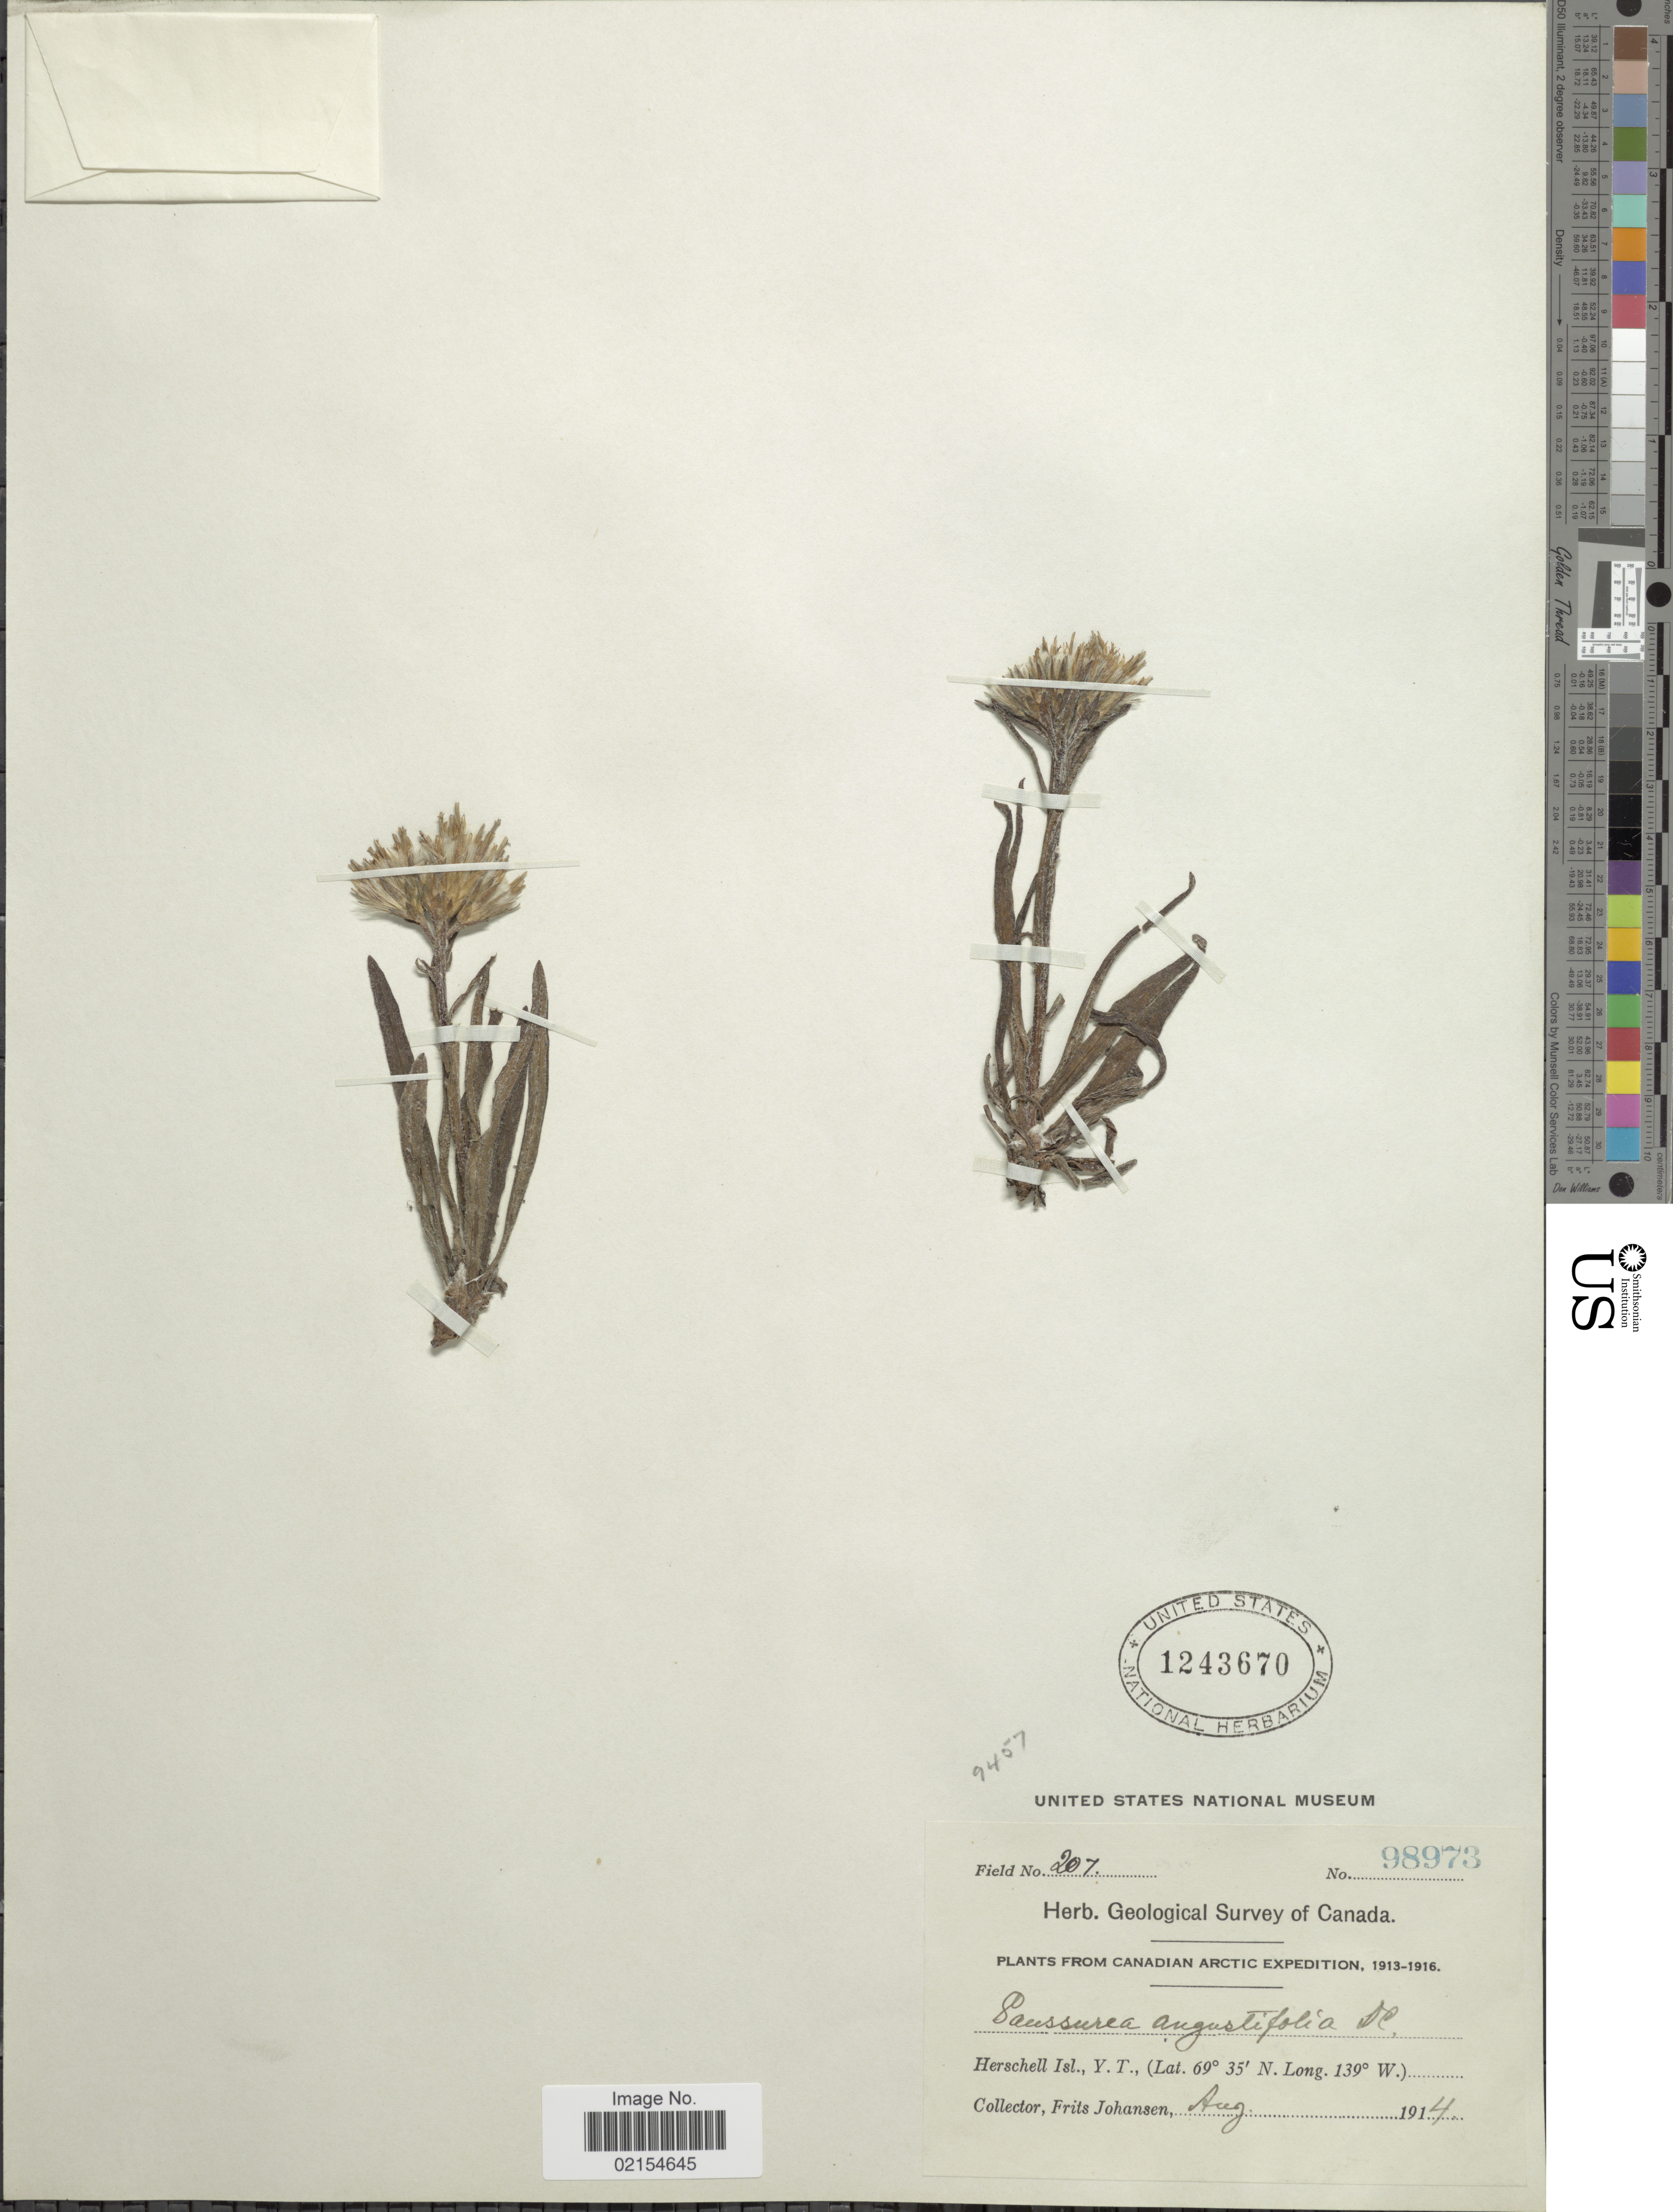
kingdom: Plantae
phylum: Tracheophyta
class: Magnoliopsida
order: Asterales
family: Asteraceae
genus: Saussurea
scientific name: Saussurea angustifolia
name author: (L.) DC.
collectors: F. Johansen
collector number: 207/98973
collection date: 1914-08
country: Canada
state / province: Yukon Territory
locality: Canadian Arctic, Herschel Island, Y. T.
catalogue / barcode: US 1243670